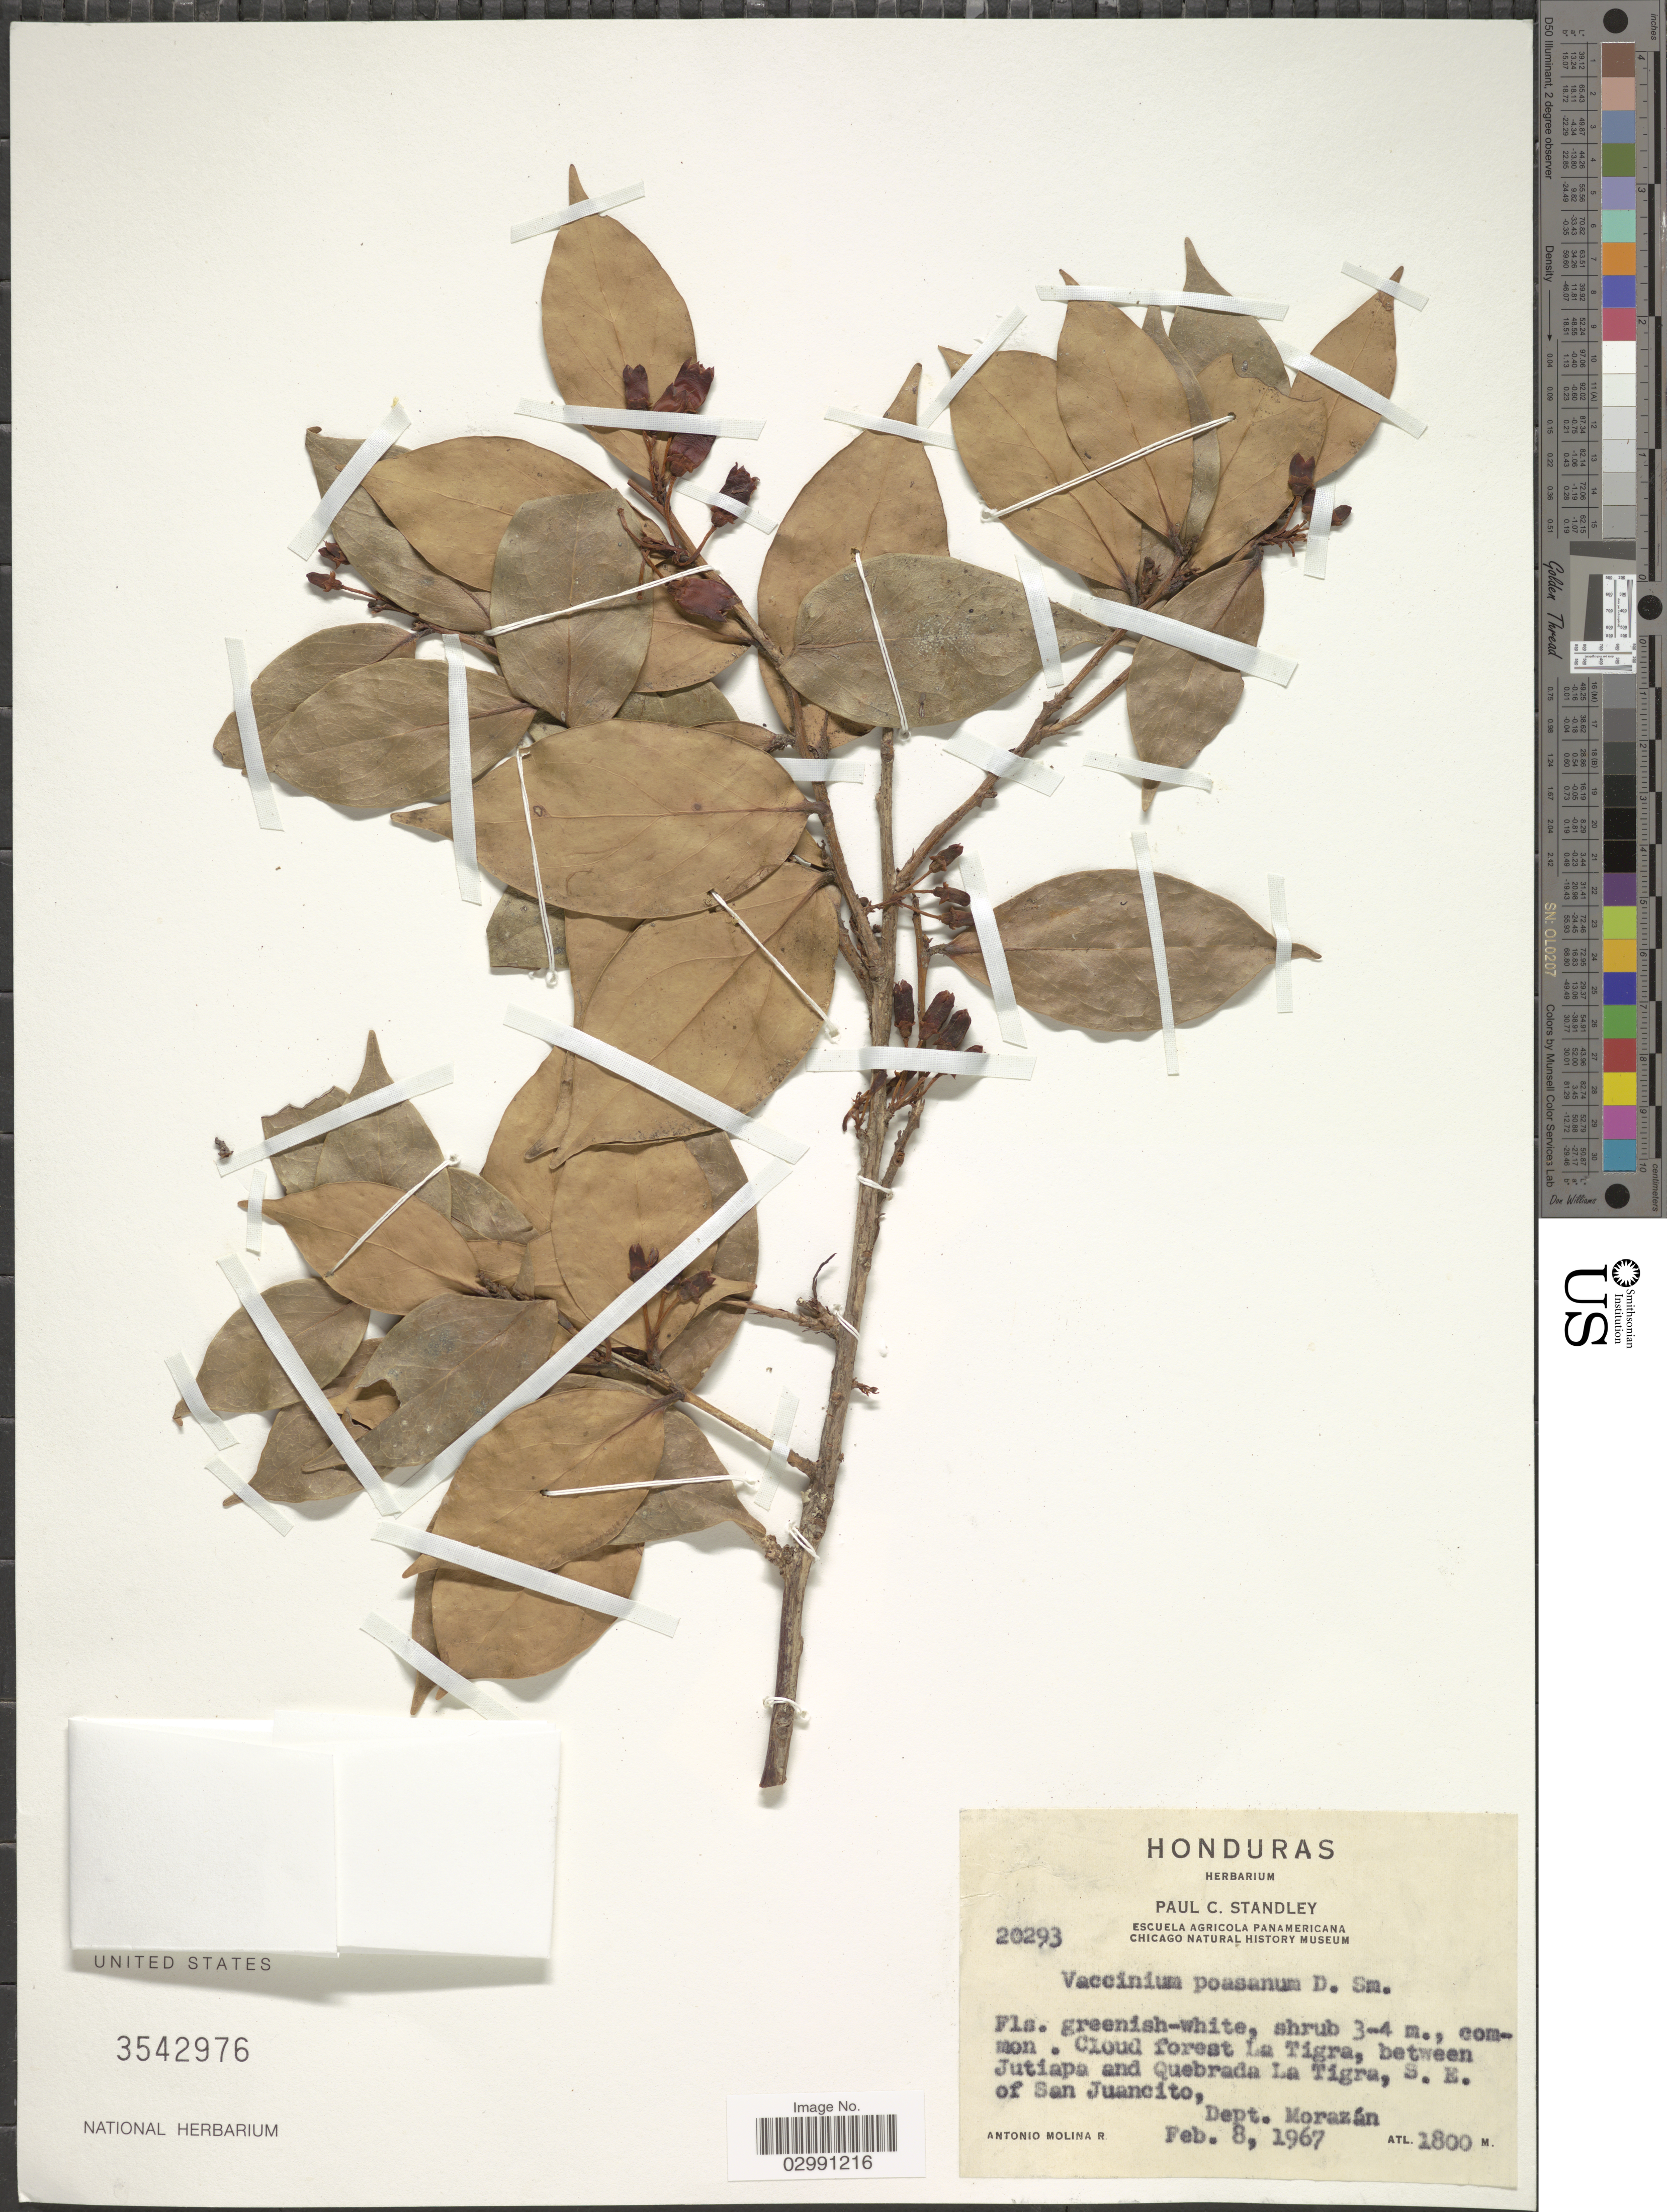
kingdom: Plantae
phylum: Tracheophyta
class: Magnoliopsida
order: Ericales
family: Ericaceae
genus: Vaccinium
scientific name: Vaccinium poasanum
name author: Donn. Sm.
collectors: A. Molina R.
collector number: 20293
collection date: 1967-02-08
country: Honduras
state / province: Fco. Morazán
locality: Cloud forest La Tigra, between Jutiapa and Quebrada La Tigra, S. E. of San Juancito, Dept. Morazán.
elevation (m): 1800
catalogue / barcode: US 3542976